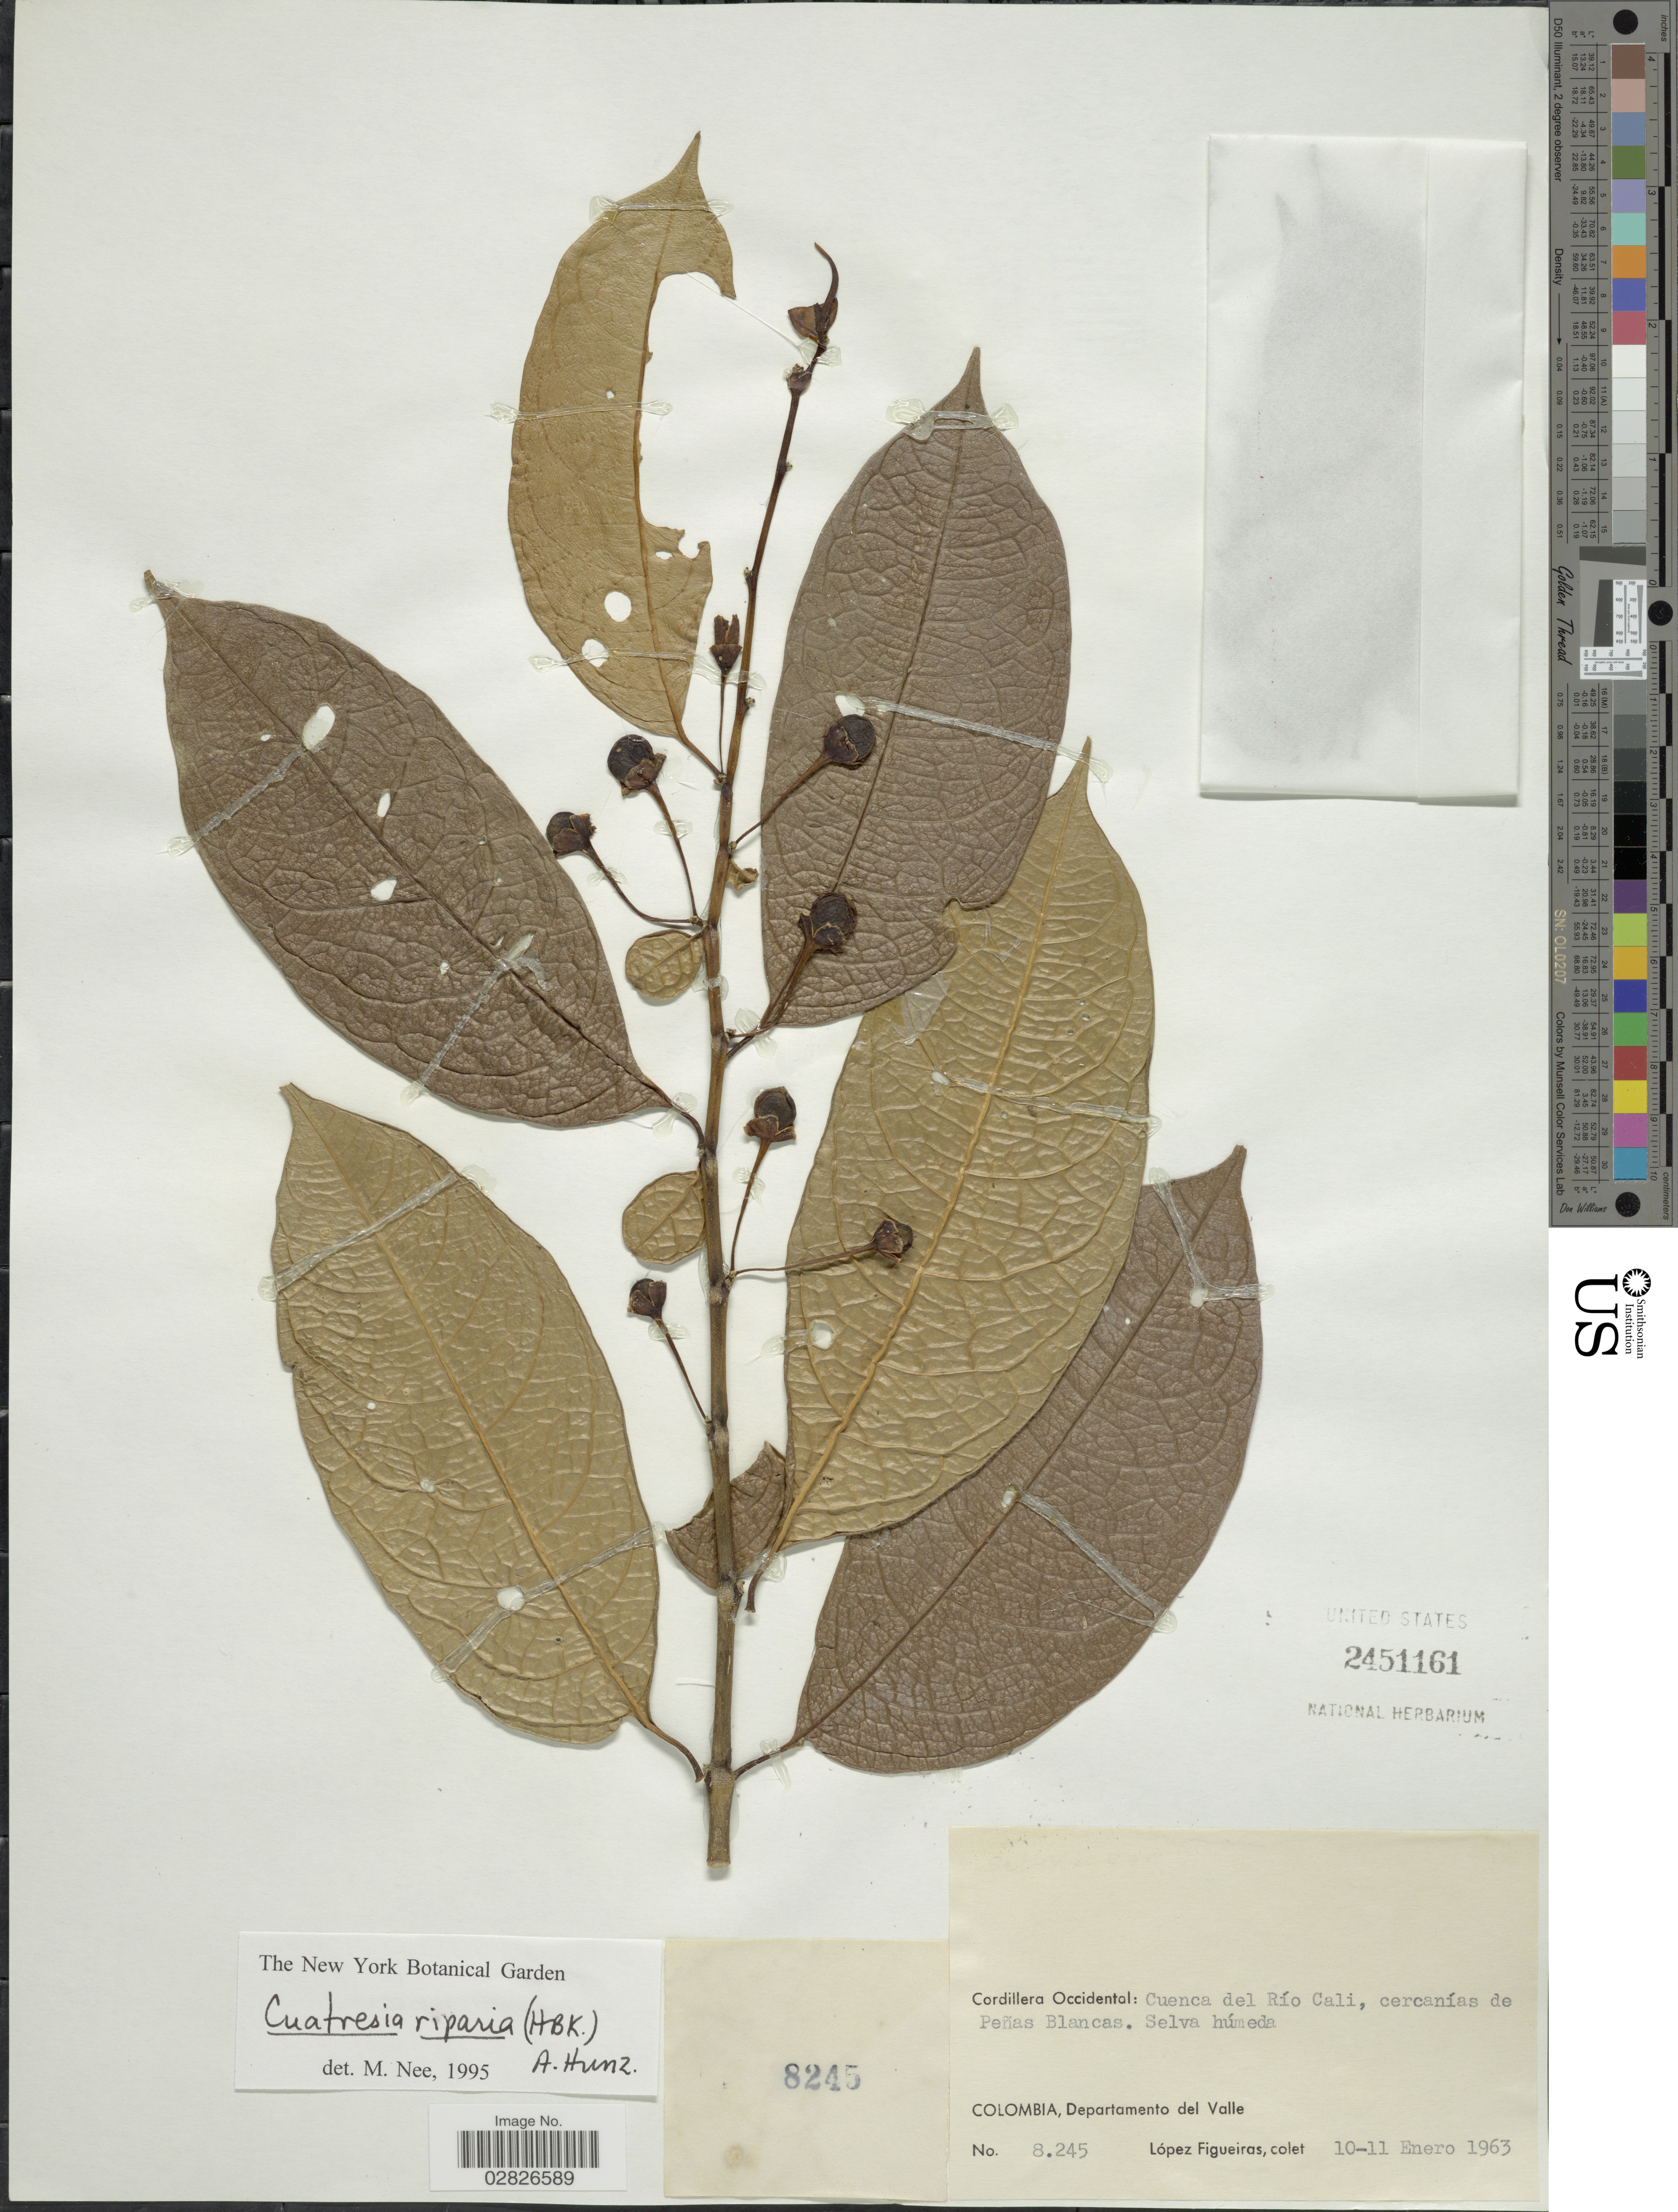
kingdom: Plantae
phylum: Tracheophyta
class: Magnoliopsida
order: Solanales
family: Solanaceae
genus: Cuatresia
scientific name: Cuatresia riparia var. riparia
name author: (Kunth) Hunz.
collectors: M. López Figueiras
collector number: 8245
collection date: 1963-01-10/1963-01-11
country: Colombia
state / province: Valle del Cauca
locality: Cordillera Occidental, Cuenca del Río Cali, cercanías de Peñas Blancas, Departamento del Valle.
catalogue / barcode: US 2451161